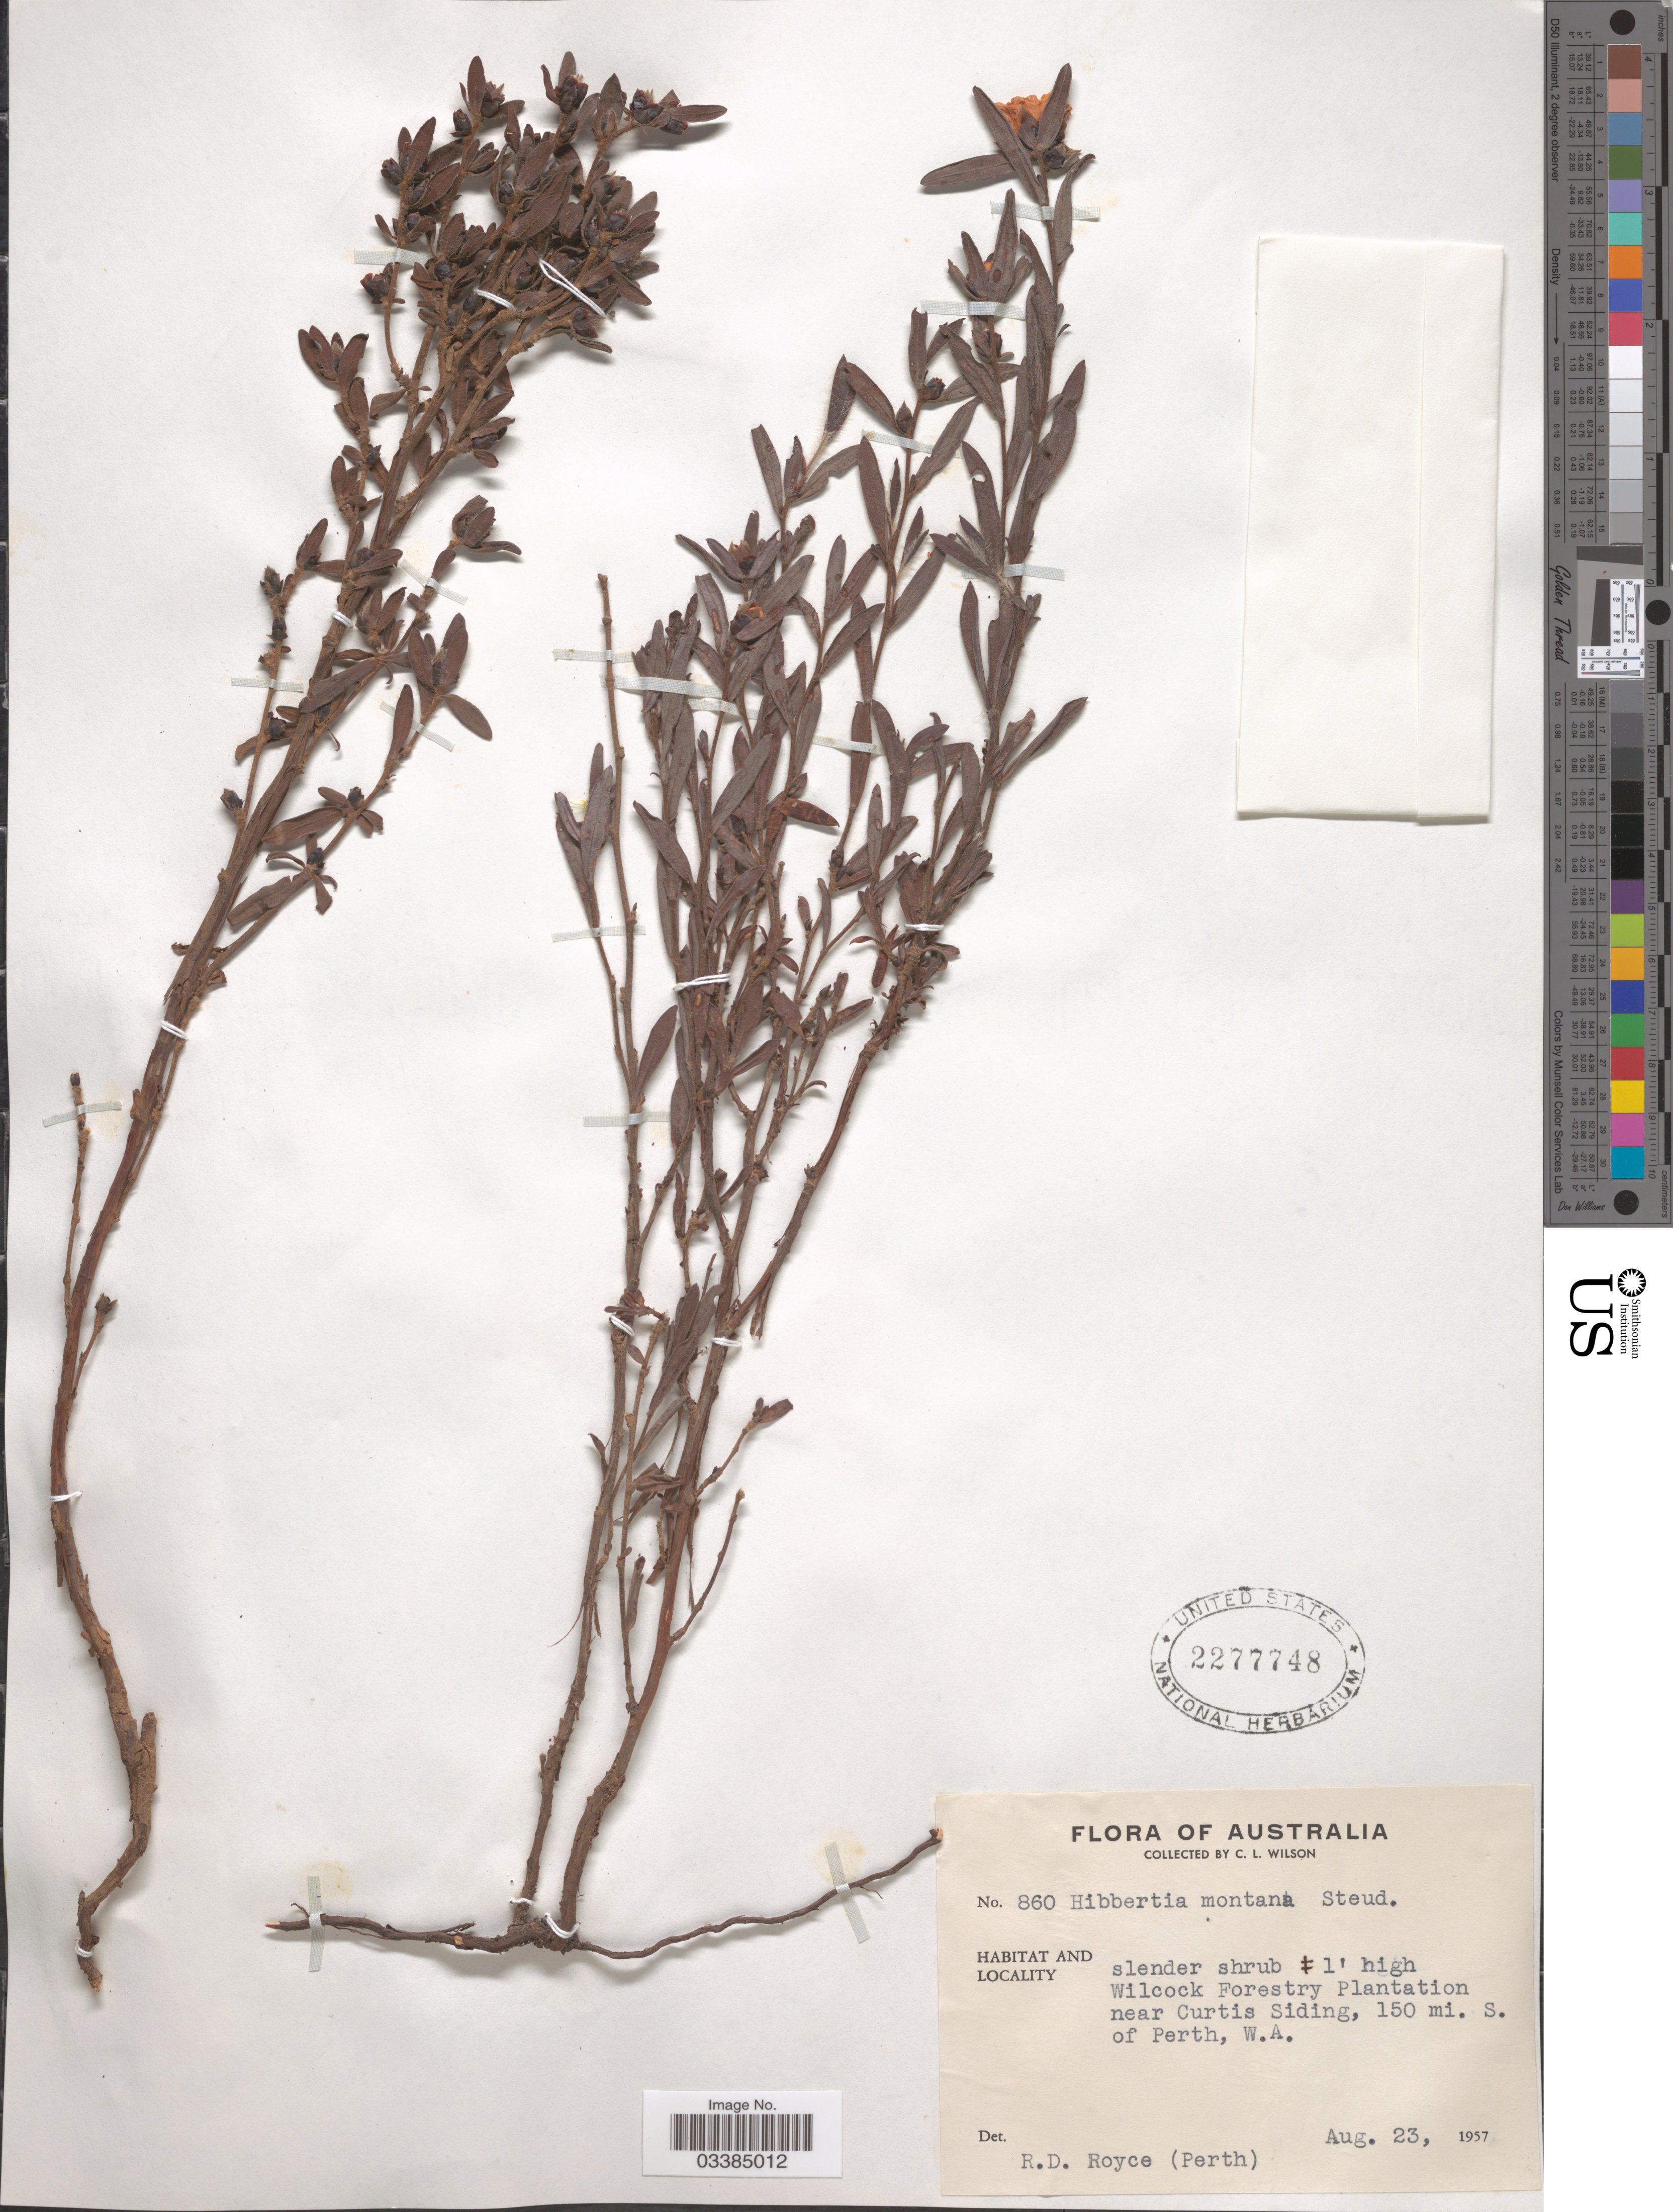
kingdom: Plantae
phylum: Tracheophyta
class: Magnoliopsida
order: Dilleniales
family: Dilleniaceae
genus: Hibbertia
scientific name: Hibbertia montana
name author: Steud.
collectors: C. L. Wilson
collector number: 860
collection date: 1957-08-23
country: Australia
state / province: Western Australia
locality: Wilcock Forestry Plantation near Curtis Siding, 150 mi. S. of Perth, W. A.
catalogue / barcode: US 2277748